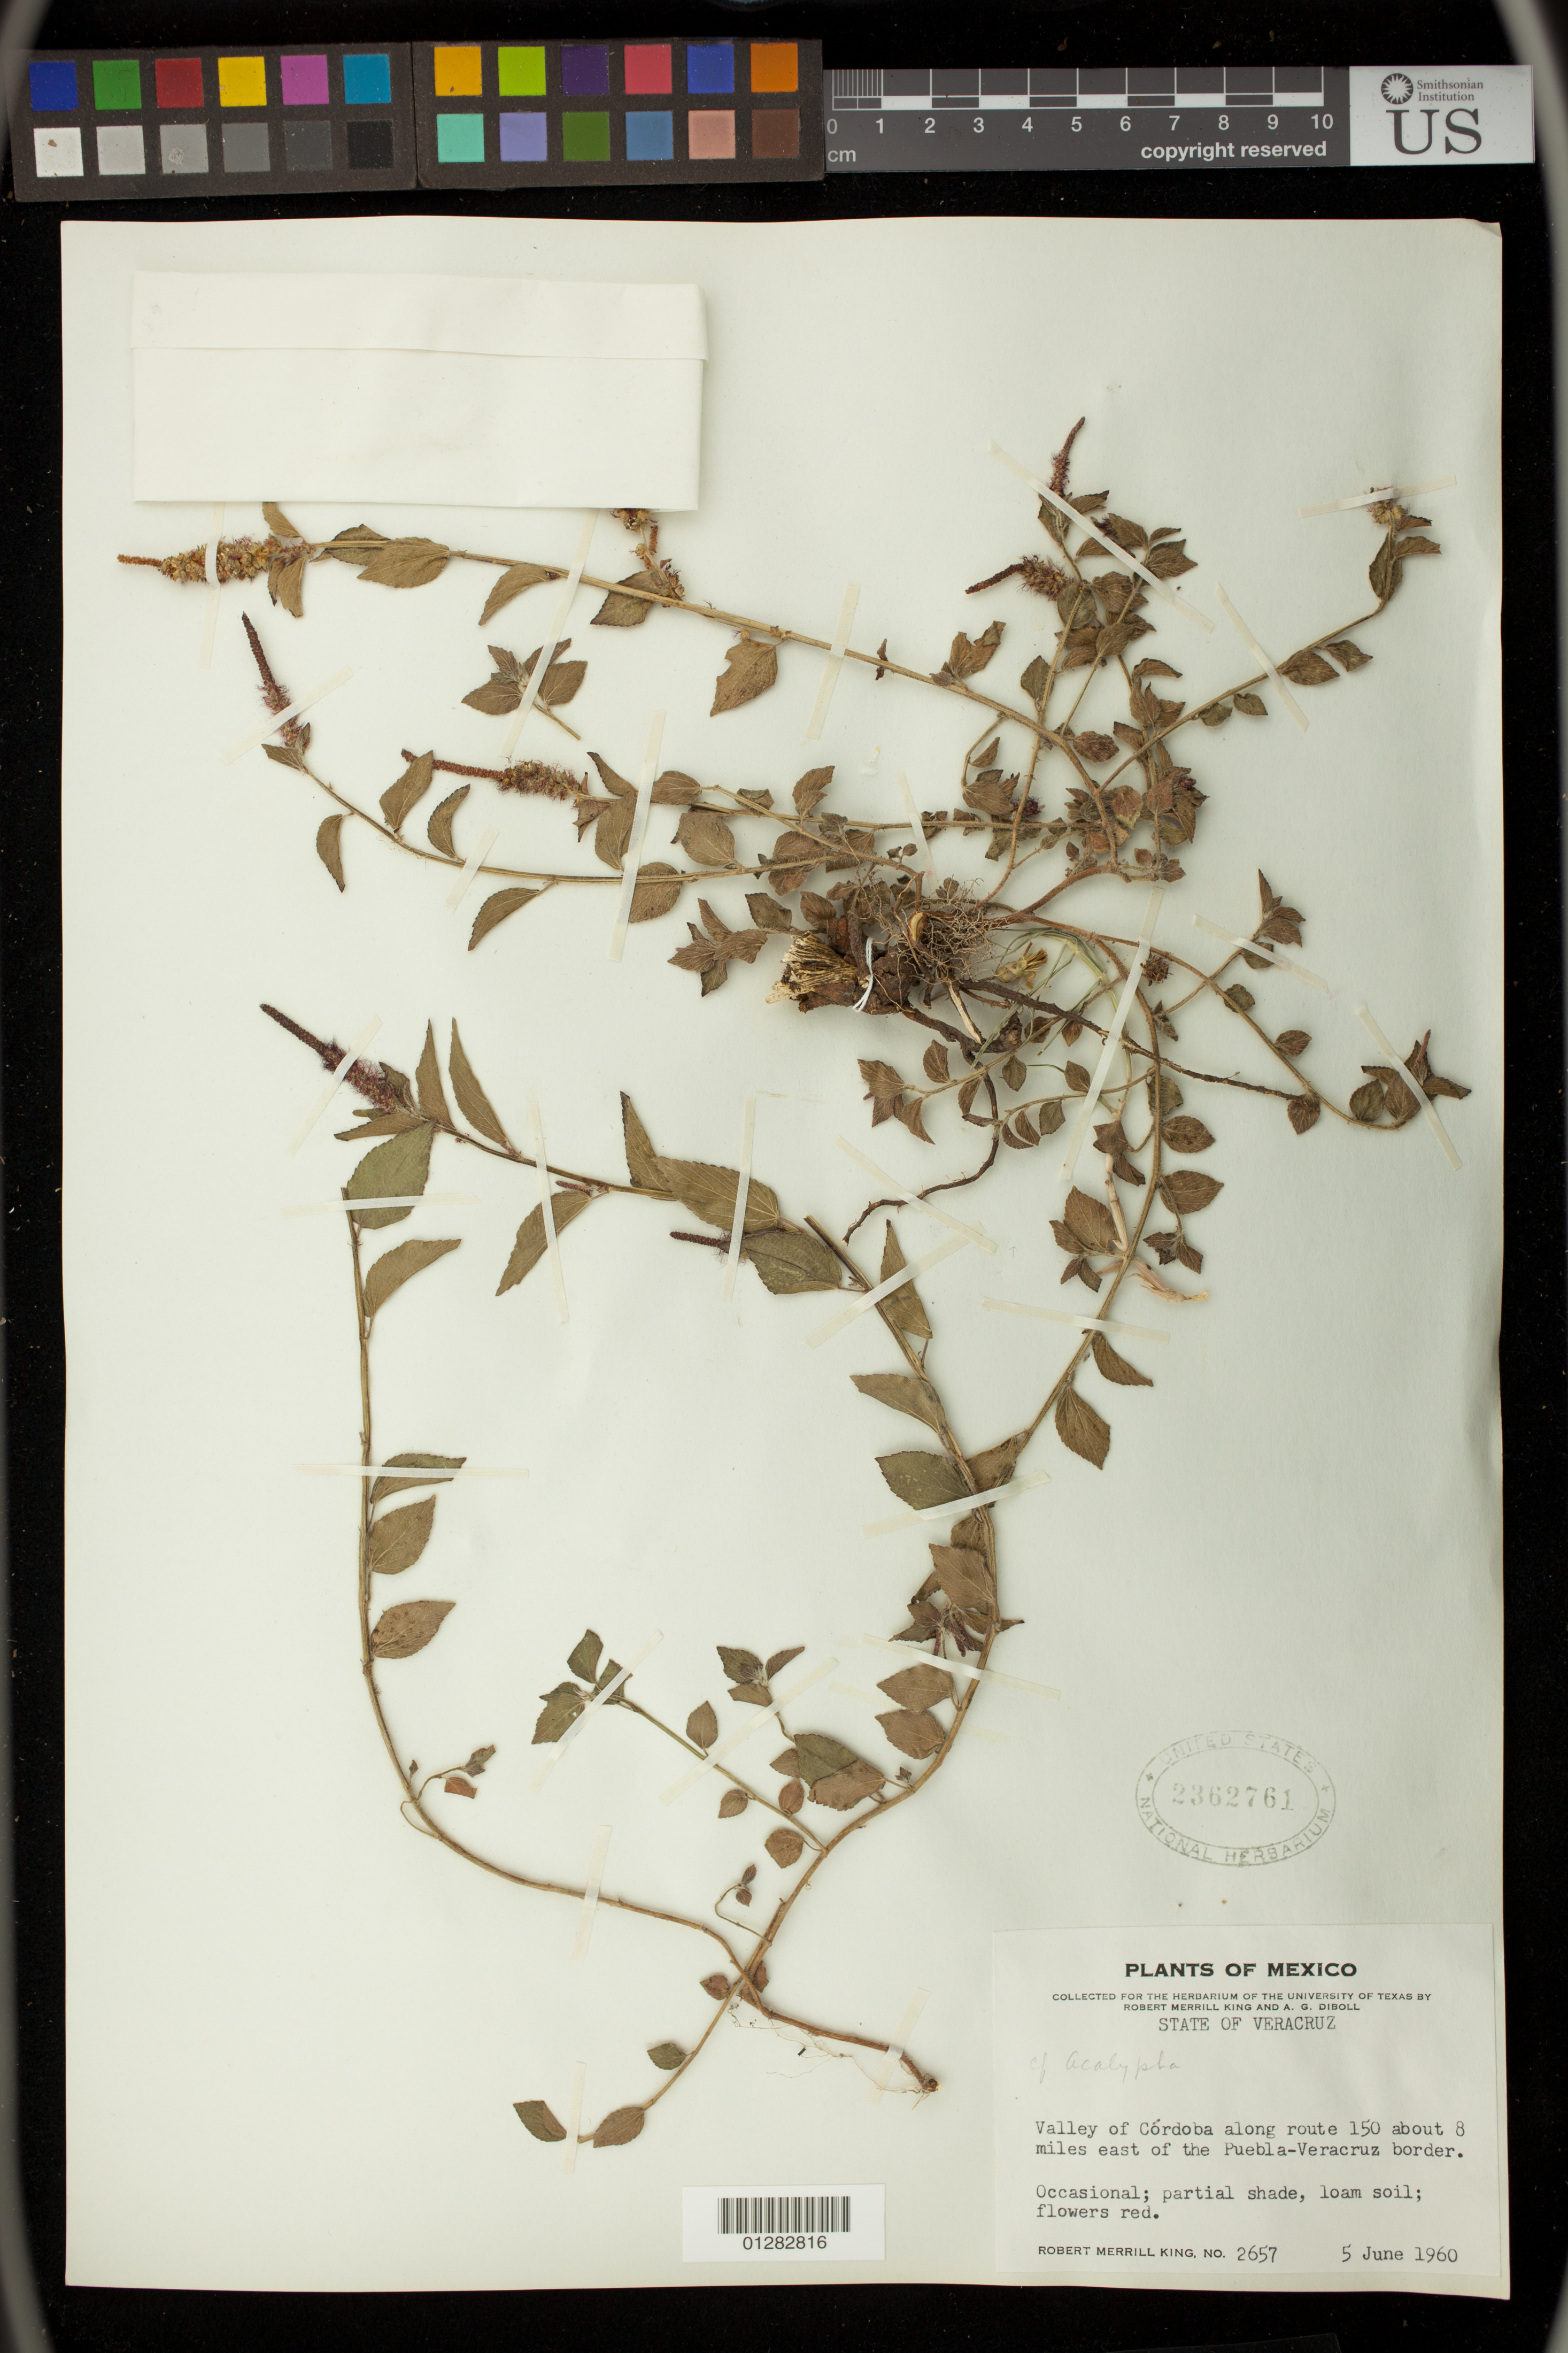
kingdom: Plantae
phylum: Tracheophyta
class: Magnoliopsida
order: Malpighiales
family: Euphorbiaceae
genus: Acalypha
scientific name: Acalypha sp.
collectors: R. M. King & A. Diboll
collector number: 2657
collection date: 1960-06-05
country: Mexico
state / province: Veracruz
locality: Valley of Córdoba along route 150 about 8 miles east of the Puebla-Veracruz border.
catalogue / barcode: US 2362761